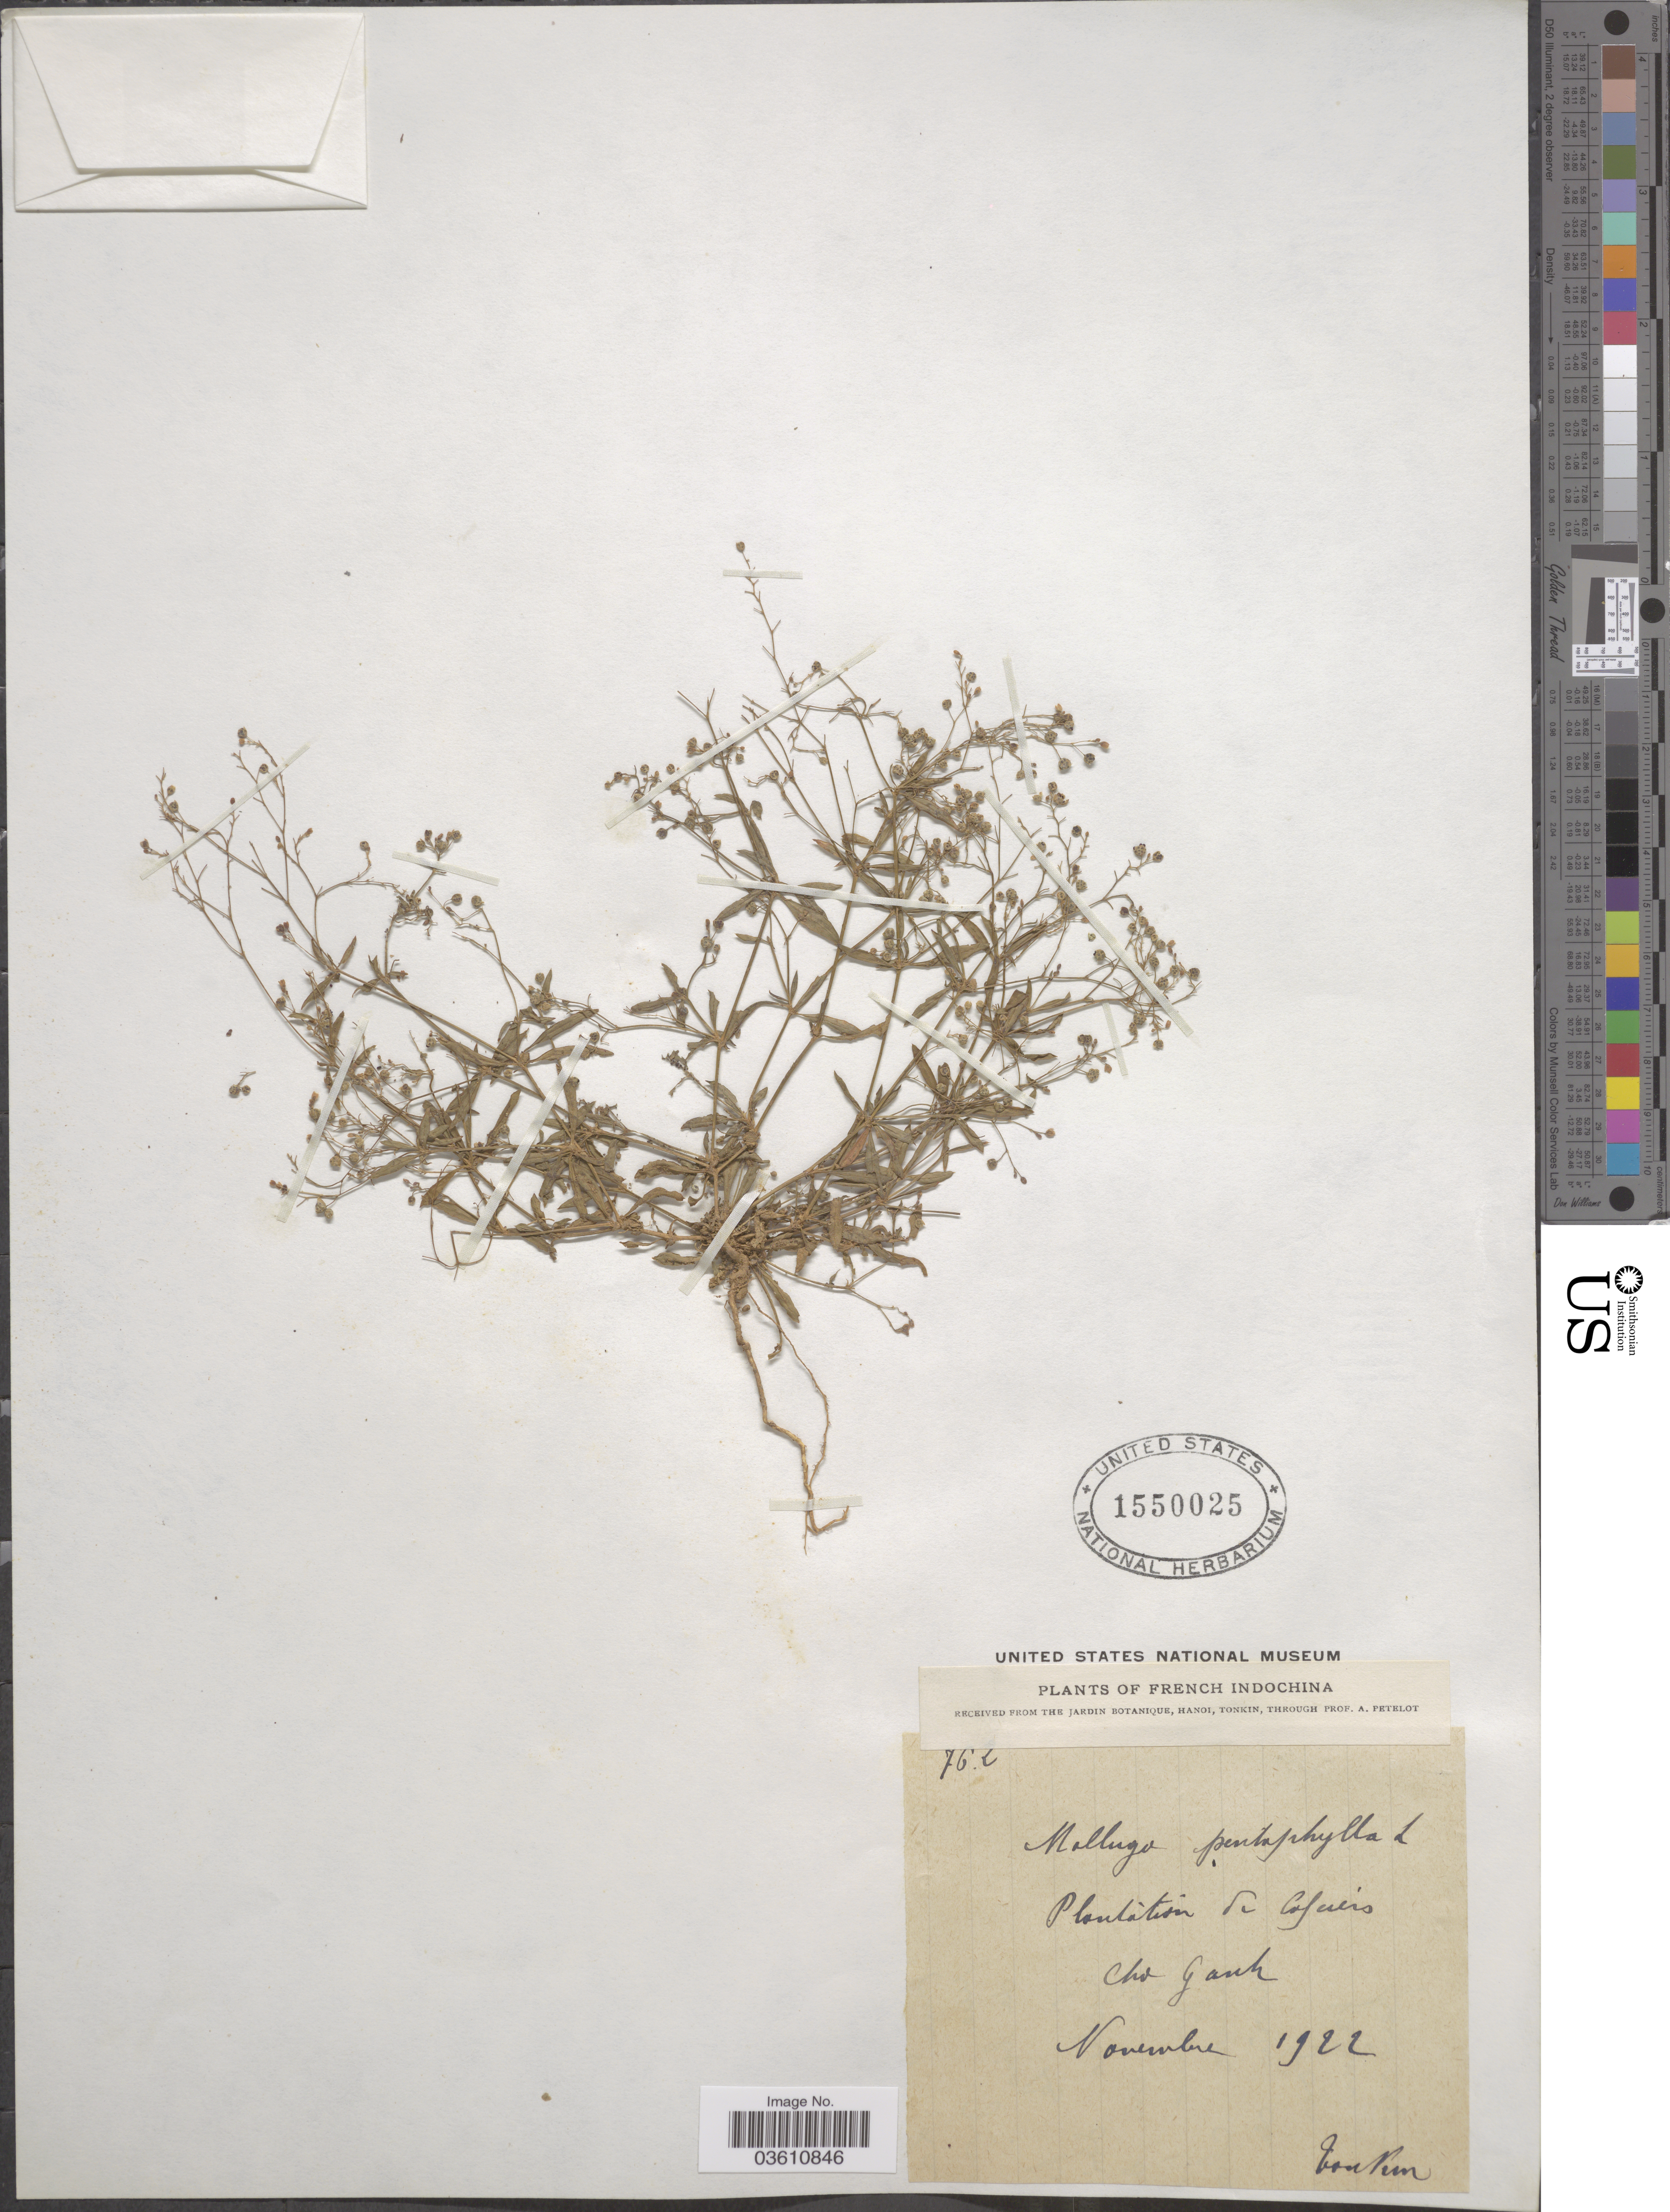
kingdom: Plantae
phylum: Tracheophyta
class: Magnoliopsida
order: Caryophyllales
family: Molluginaceae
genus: Trigastrotheca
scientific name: Trigastrotheca pentaphylla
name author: (L.) Thulin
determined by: Strong, Mark T., (BOT), Smithsonian Institution - National Museum of Natural History (UNITED STATES)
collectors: Pételot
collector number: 762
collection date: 1922-11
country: Vietnam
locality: French Indochina, Plantation de Cofieres [interpreted] Cho Ganh.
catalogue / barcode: US 1550025